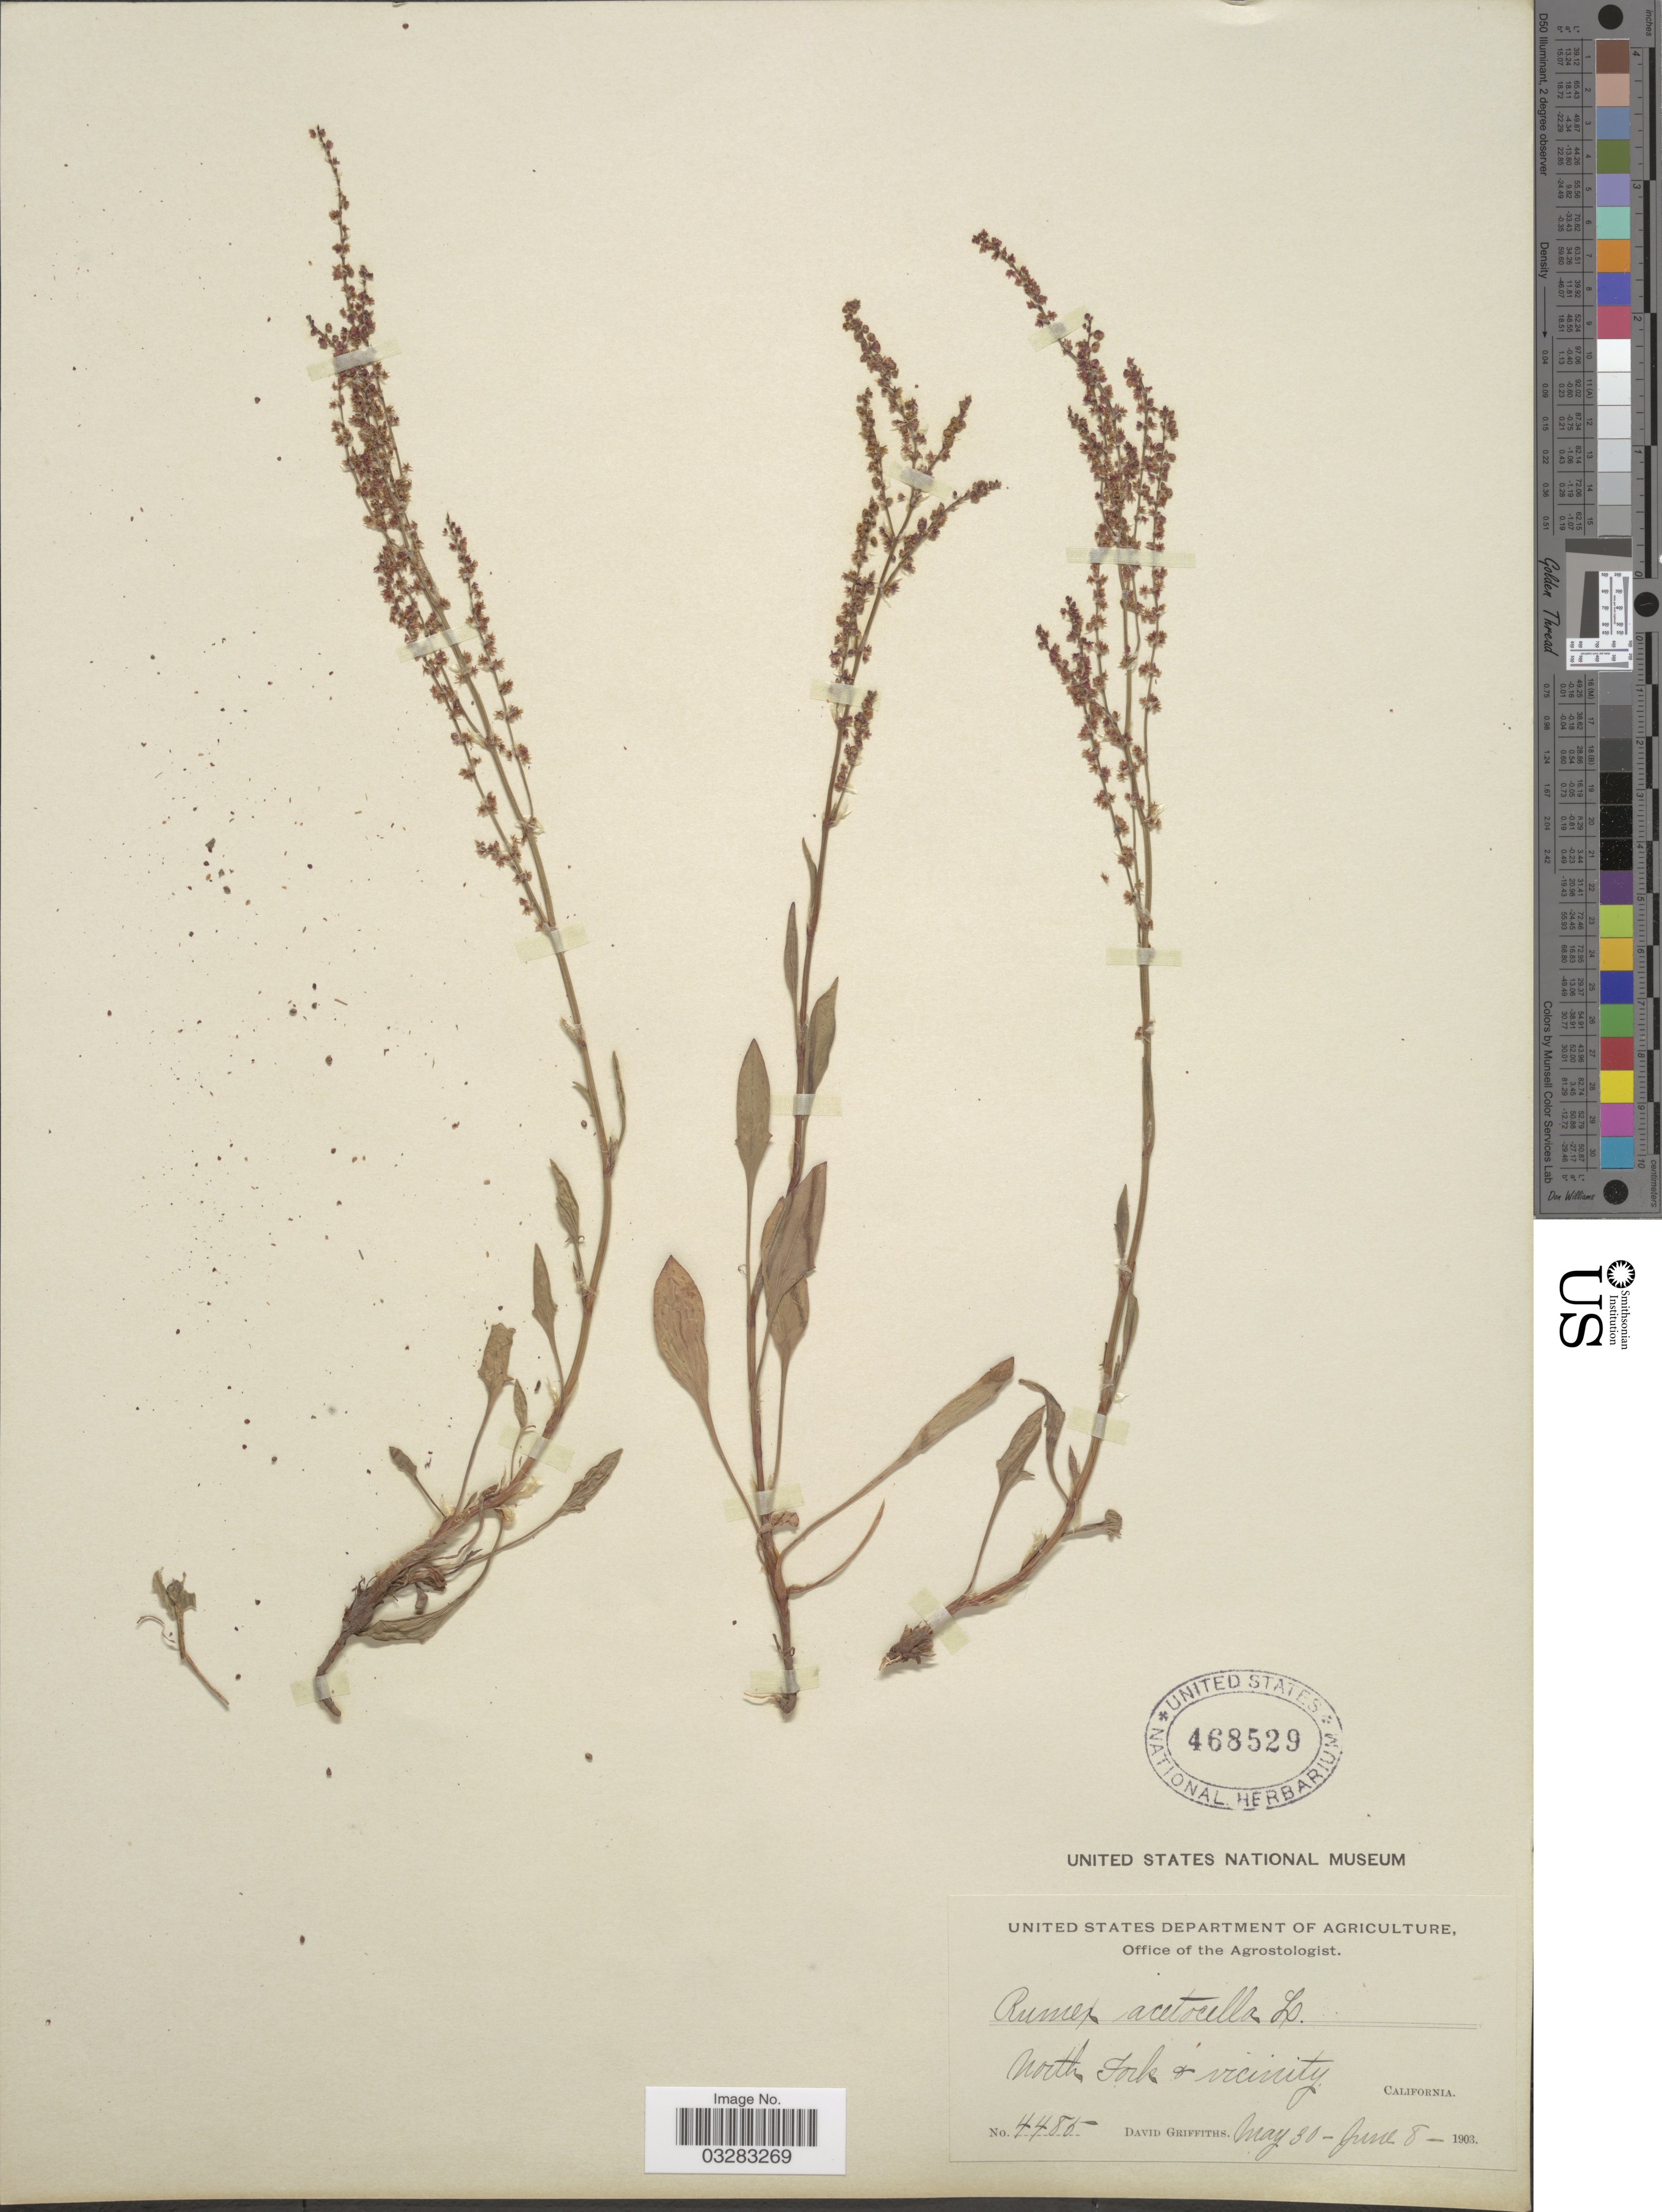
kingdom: Plantae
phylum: Tracheophyta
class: Magnoliopsida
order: Caryophyllales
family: Polygonaceae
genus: Rumex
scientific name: Rumex acetosella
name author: L.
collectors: D. Griffiths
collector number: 4485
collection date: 1903-05-30/1903-06-08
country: United States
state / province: California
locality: North Fork & vicinity.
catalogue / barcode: US 468529